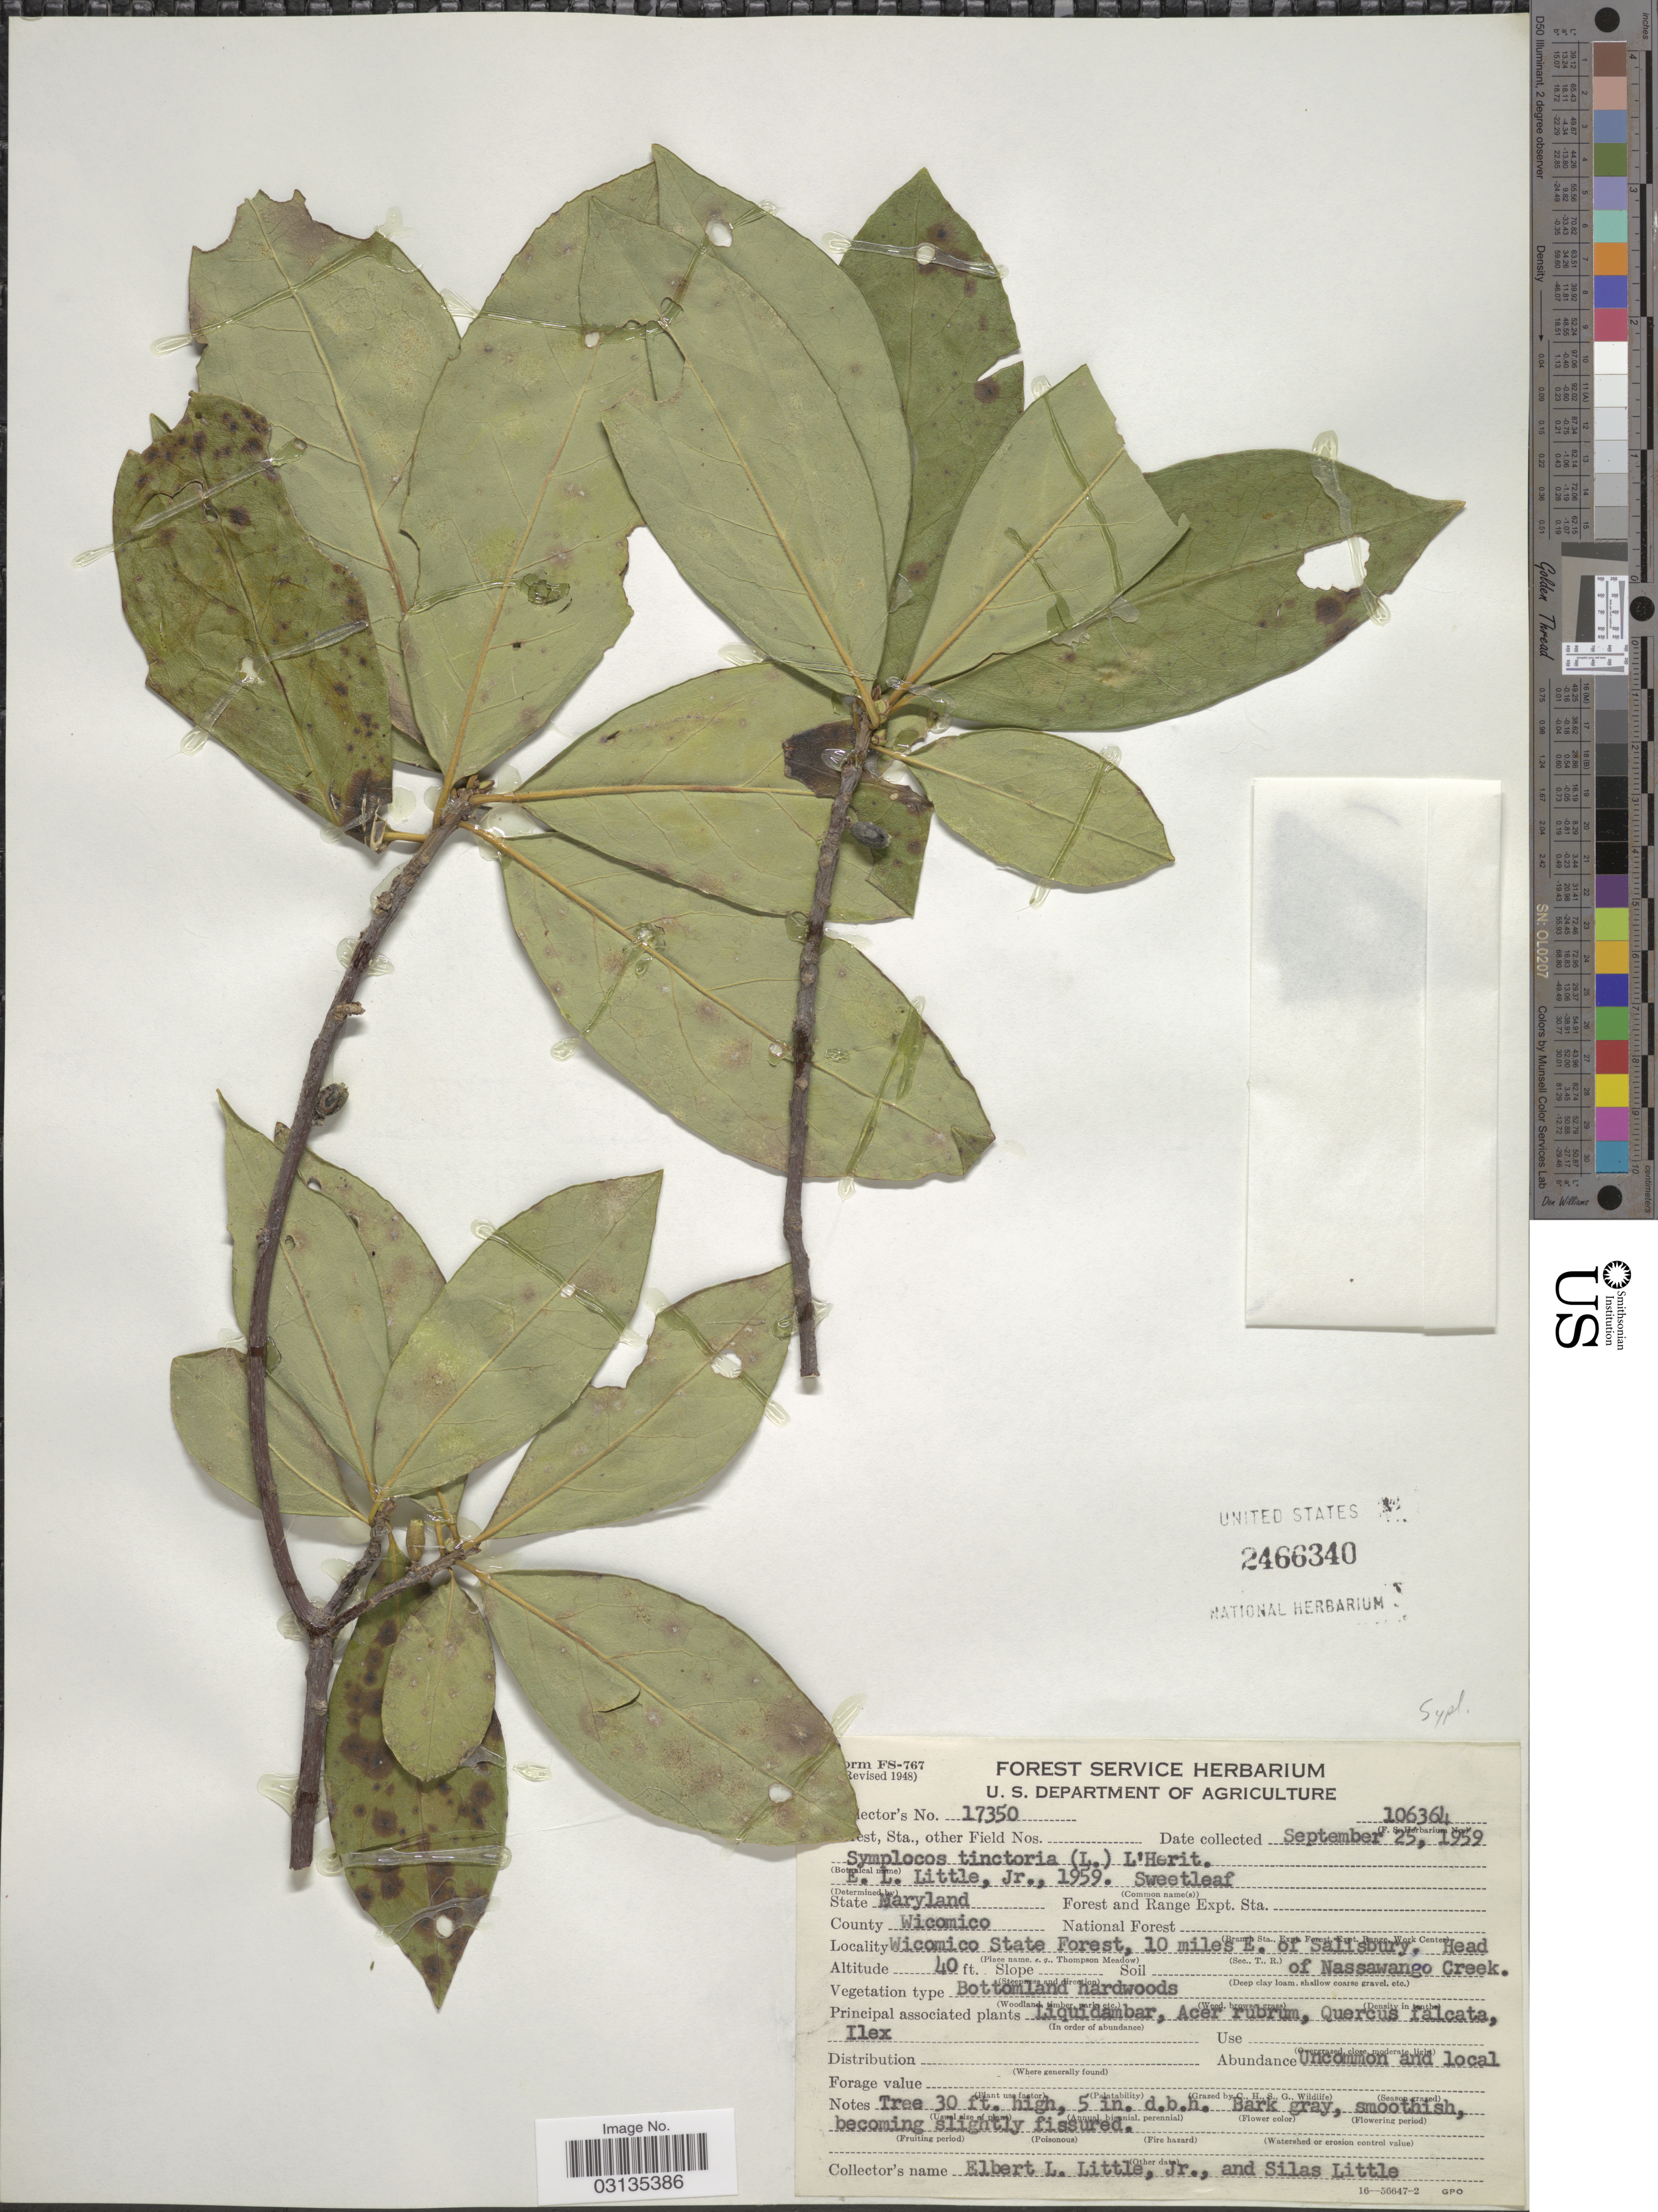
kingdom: Plantae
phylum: Tracheophyta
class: Magnoliopsida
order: Ericales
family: Symplocaceae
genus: Symplocos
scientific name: Symplocos tinctoria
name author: (L.) L'Hér.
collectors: E. L. Little & S. Little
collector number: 17350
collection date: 1959-09-25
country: United States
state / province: Maryland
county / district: Wicomico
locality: County Wicomico, Wicomico State Forest, 10 miles E. of Salisbury. Head of Nassawango Creek.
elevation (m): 12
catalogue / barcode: US 2466340